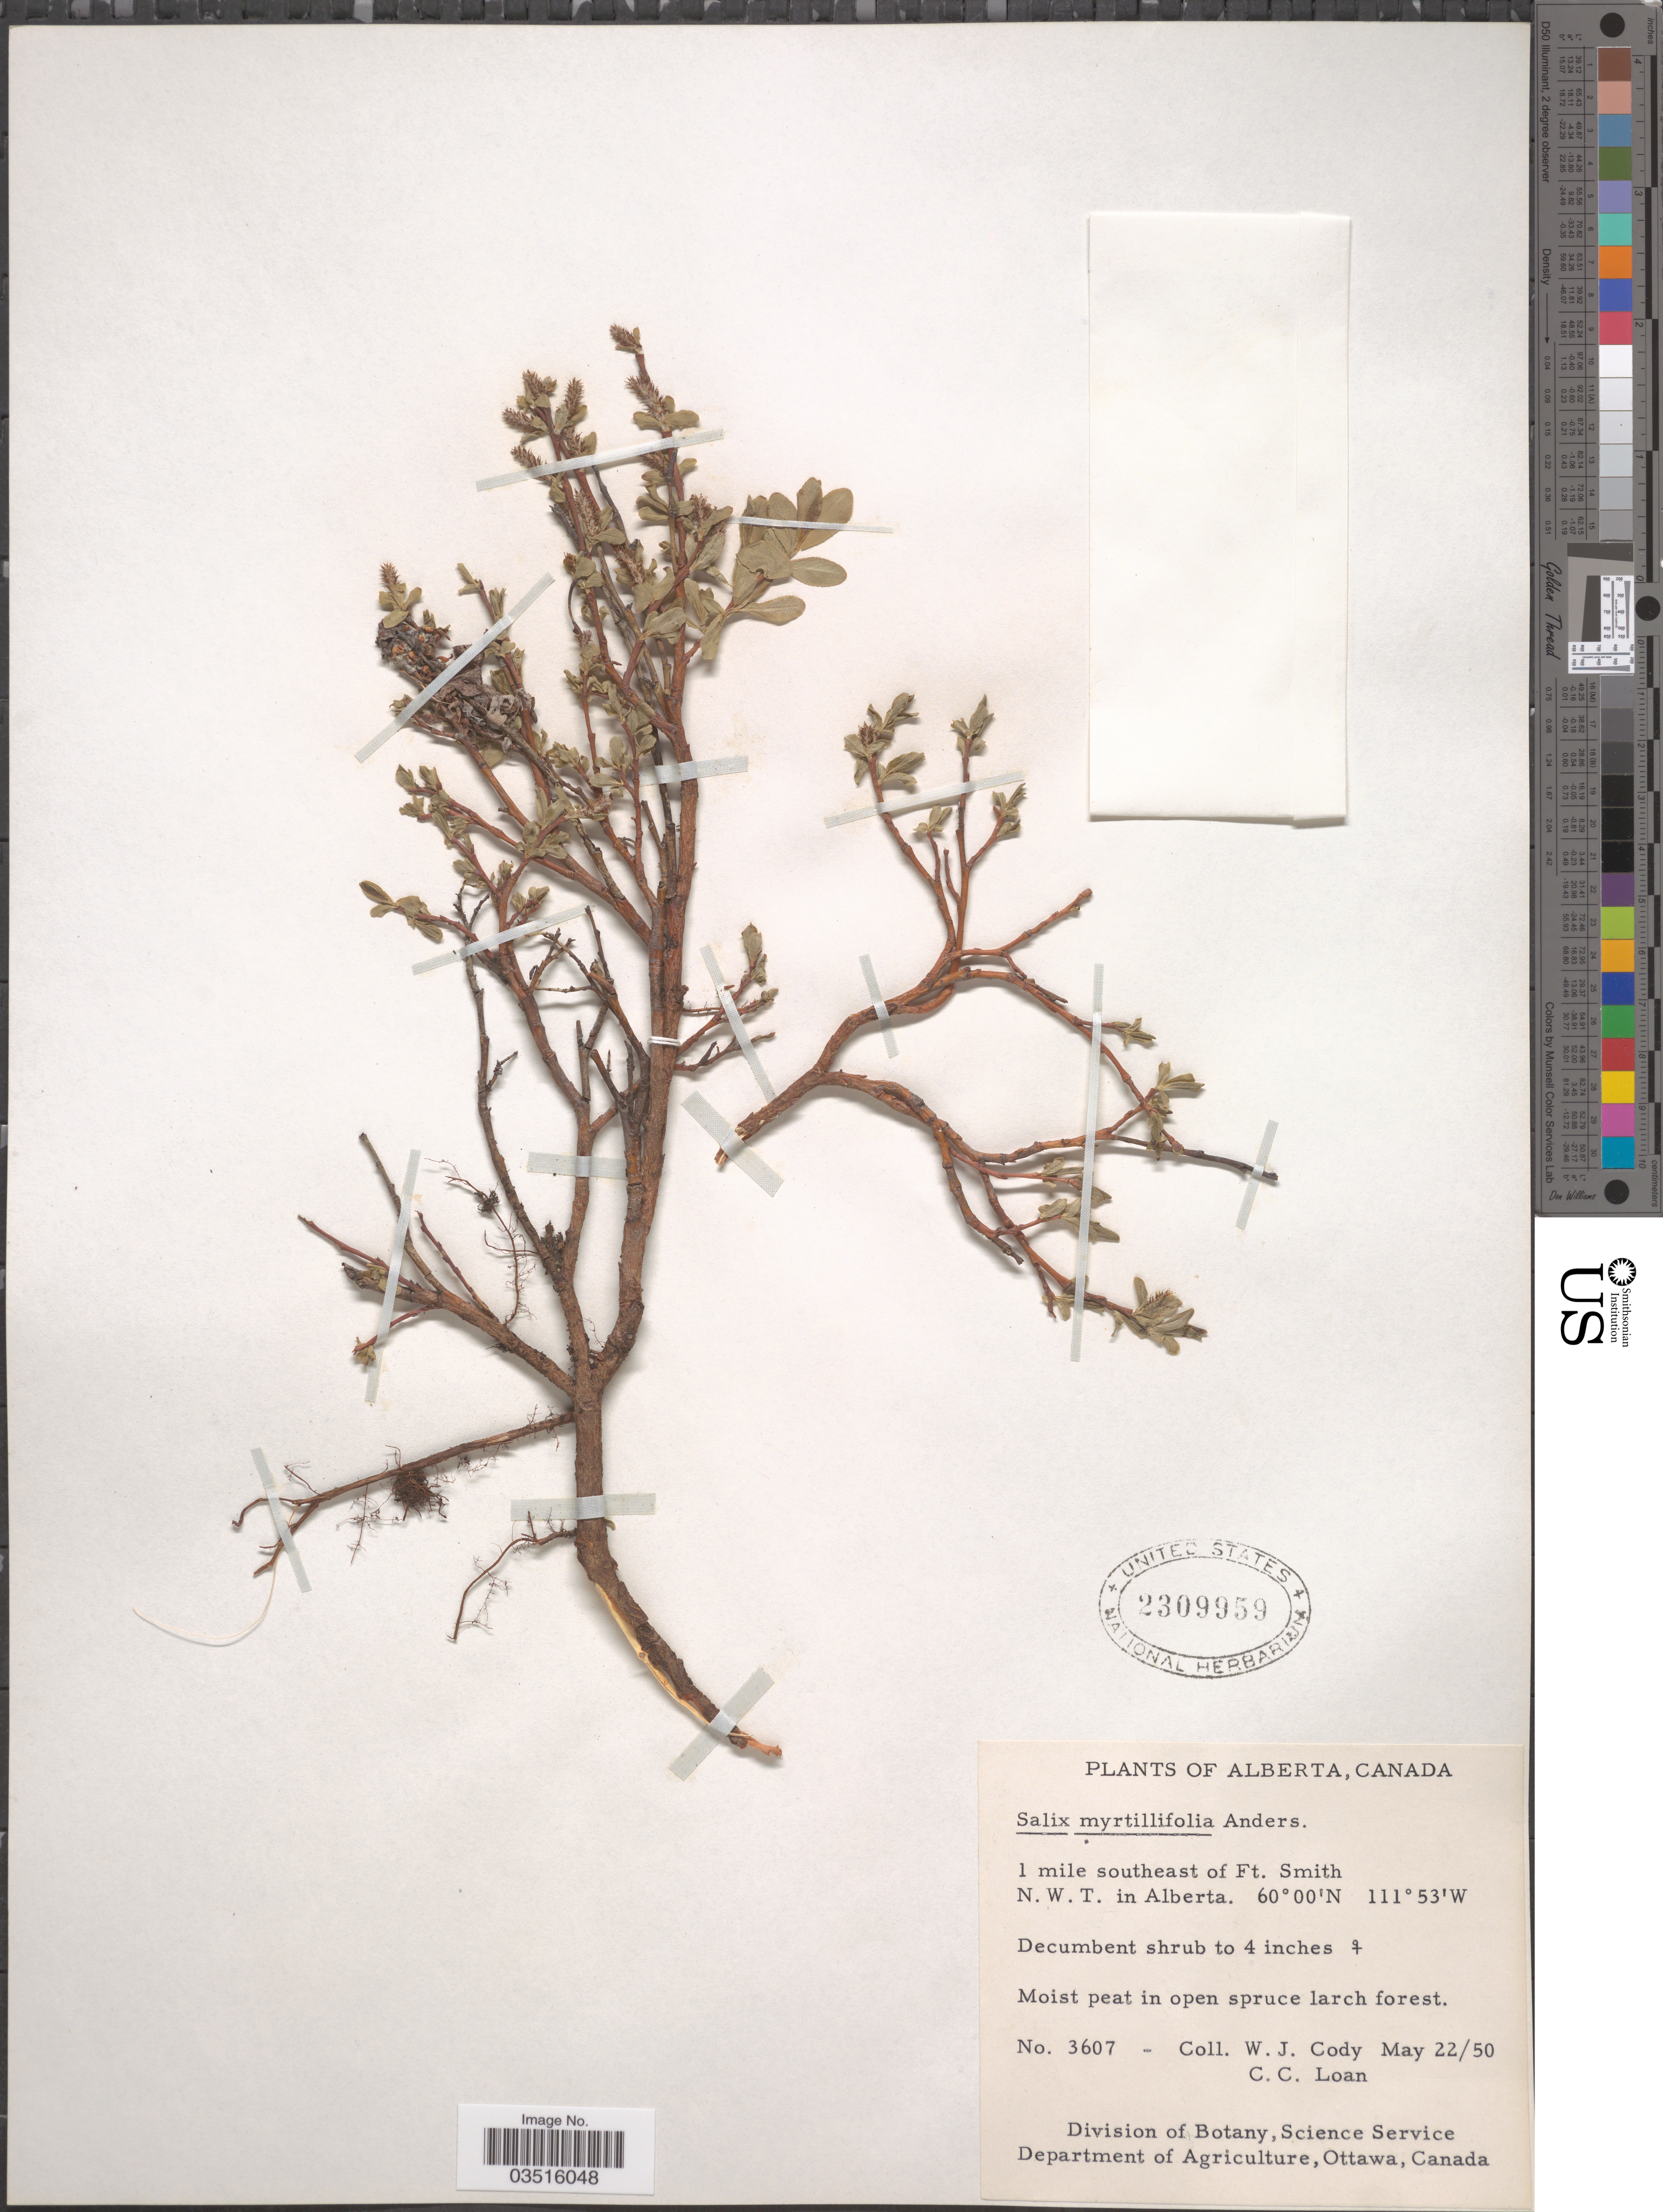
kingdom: Plantae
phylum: Tracheophyta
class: Magnoliopsida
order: Malpighiales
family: Salicaceae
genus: Salix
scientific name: Salix myrtillifolia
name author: Andersson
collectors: W. Cody & C. Loan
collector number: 3607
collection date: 1950-05-22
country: Canada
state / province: Alberta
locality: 1 mile southeast of Ft. Smith, N.W.T. in Alberta.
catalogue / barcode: US 2309959